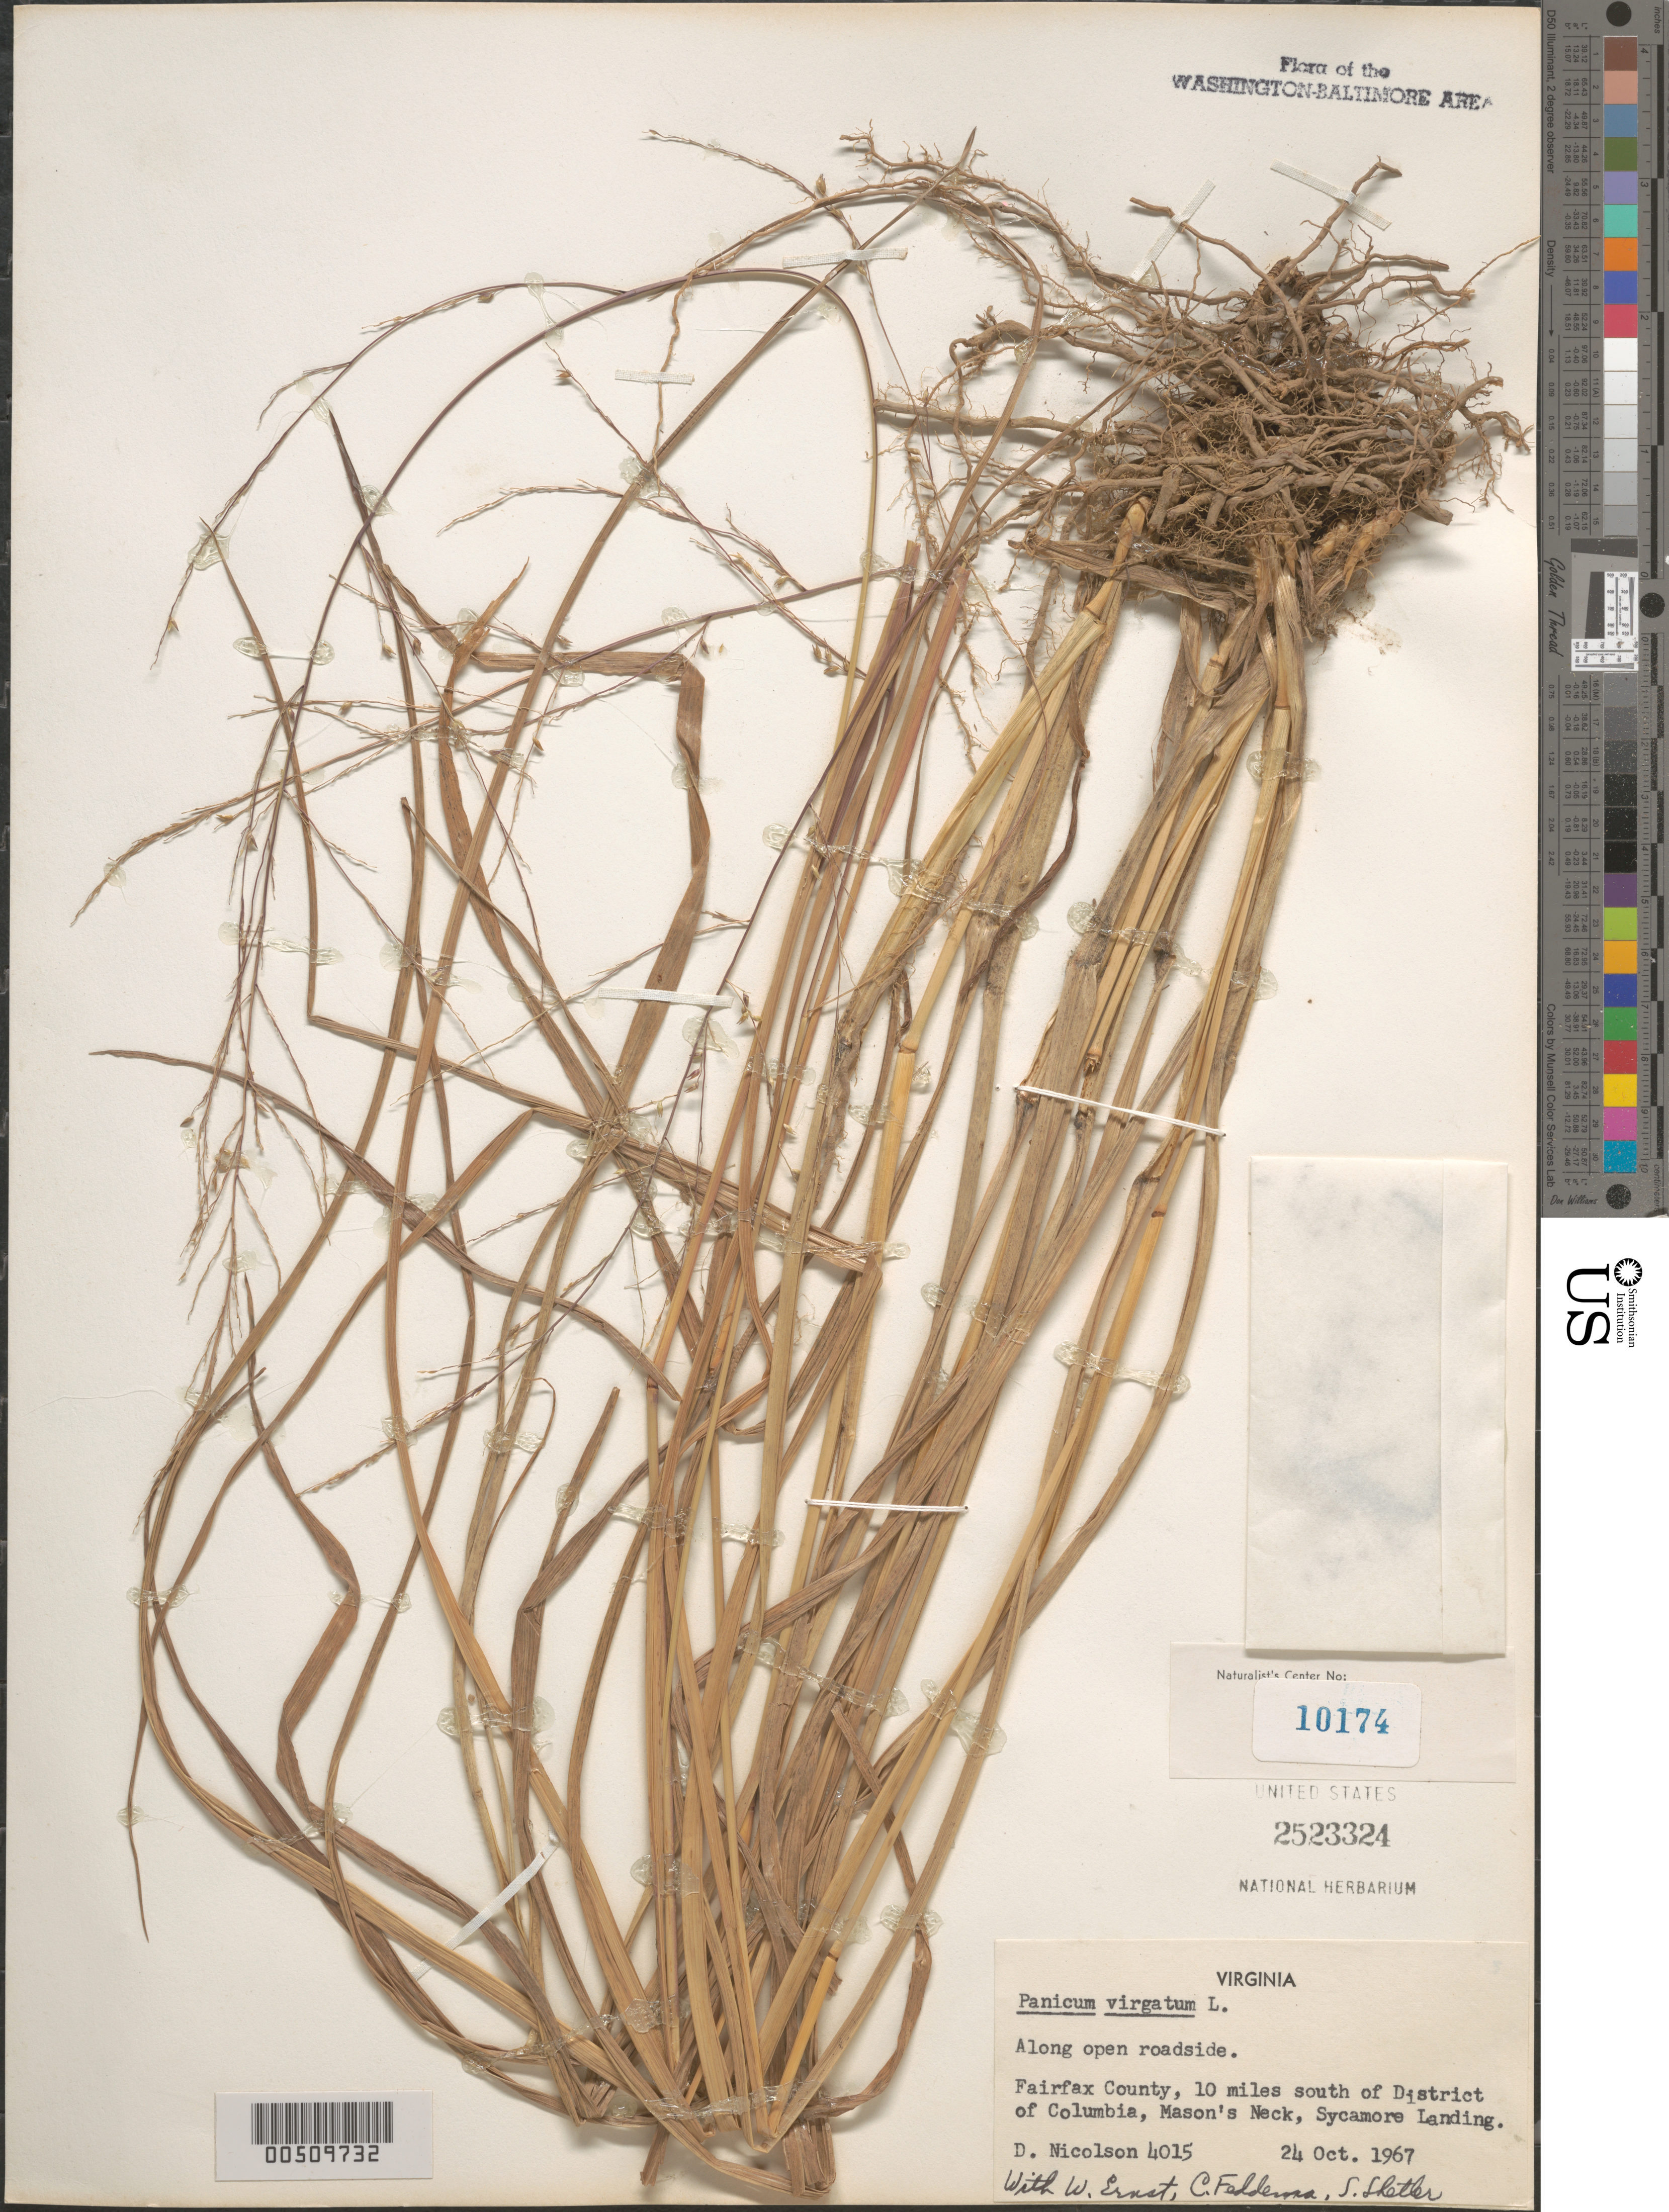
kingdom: Plantae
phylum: Tracheophyta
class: Liliopsida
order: Poales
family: Poaceae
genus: Panicum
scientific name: Panicum virgatum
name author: L.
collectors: D. H. Nicolson, W. W. Ernst, C. Feddema & S. Shetler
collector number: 4015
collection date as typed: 24 Oct 1967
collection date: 1967-10-24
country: United States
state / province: Virginia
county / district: Fairfax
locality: Mason's Neck, Sycamore Landing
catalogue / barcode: US 2523324